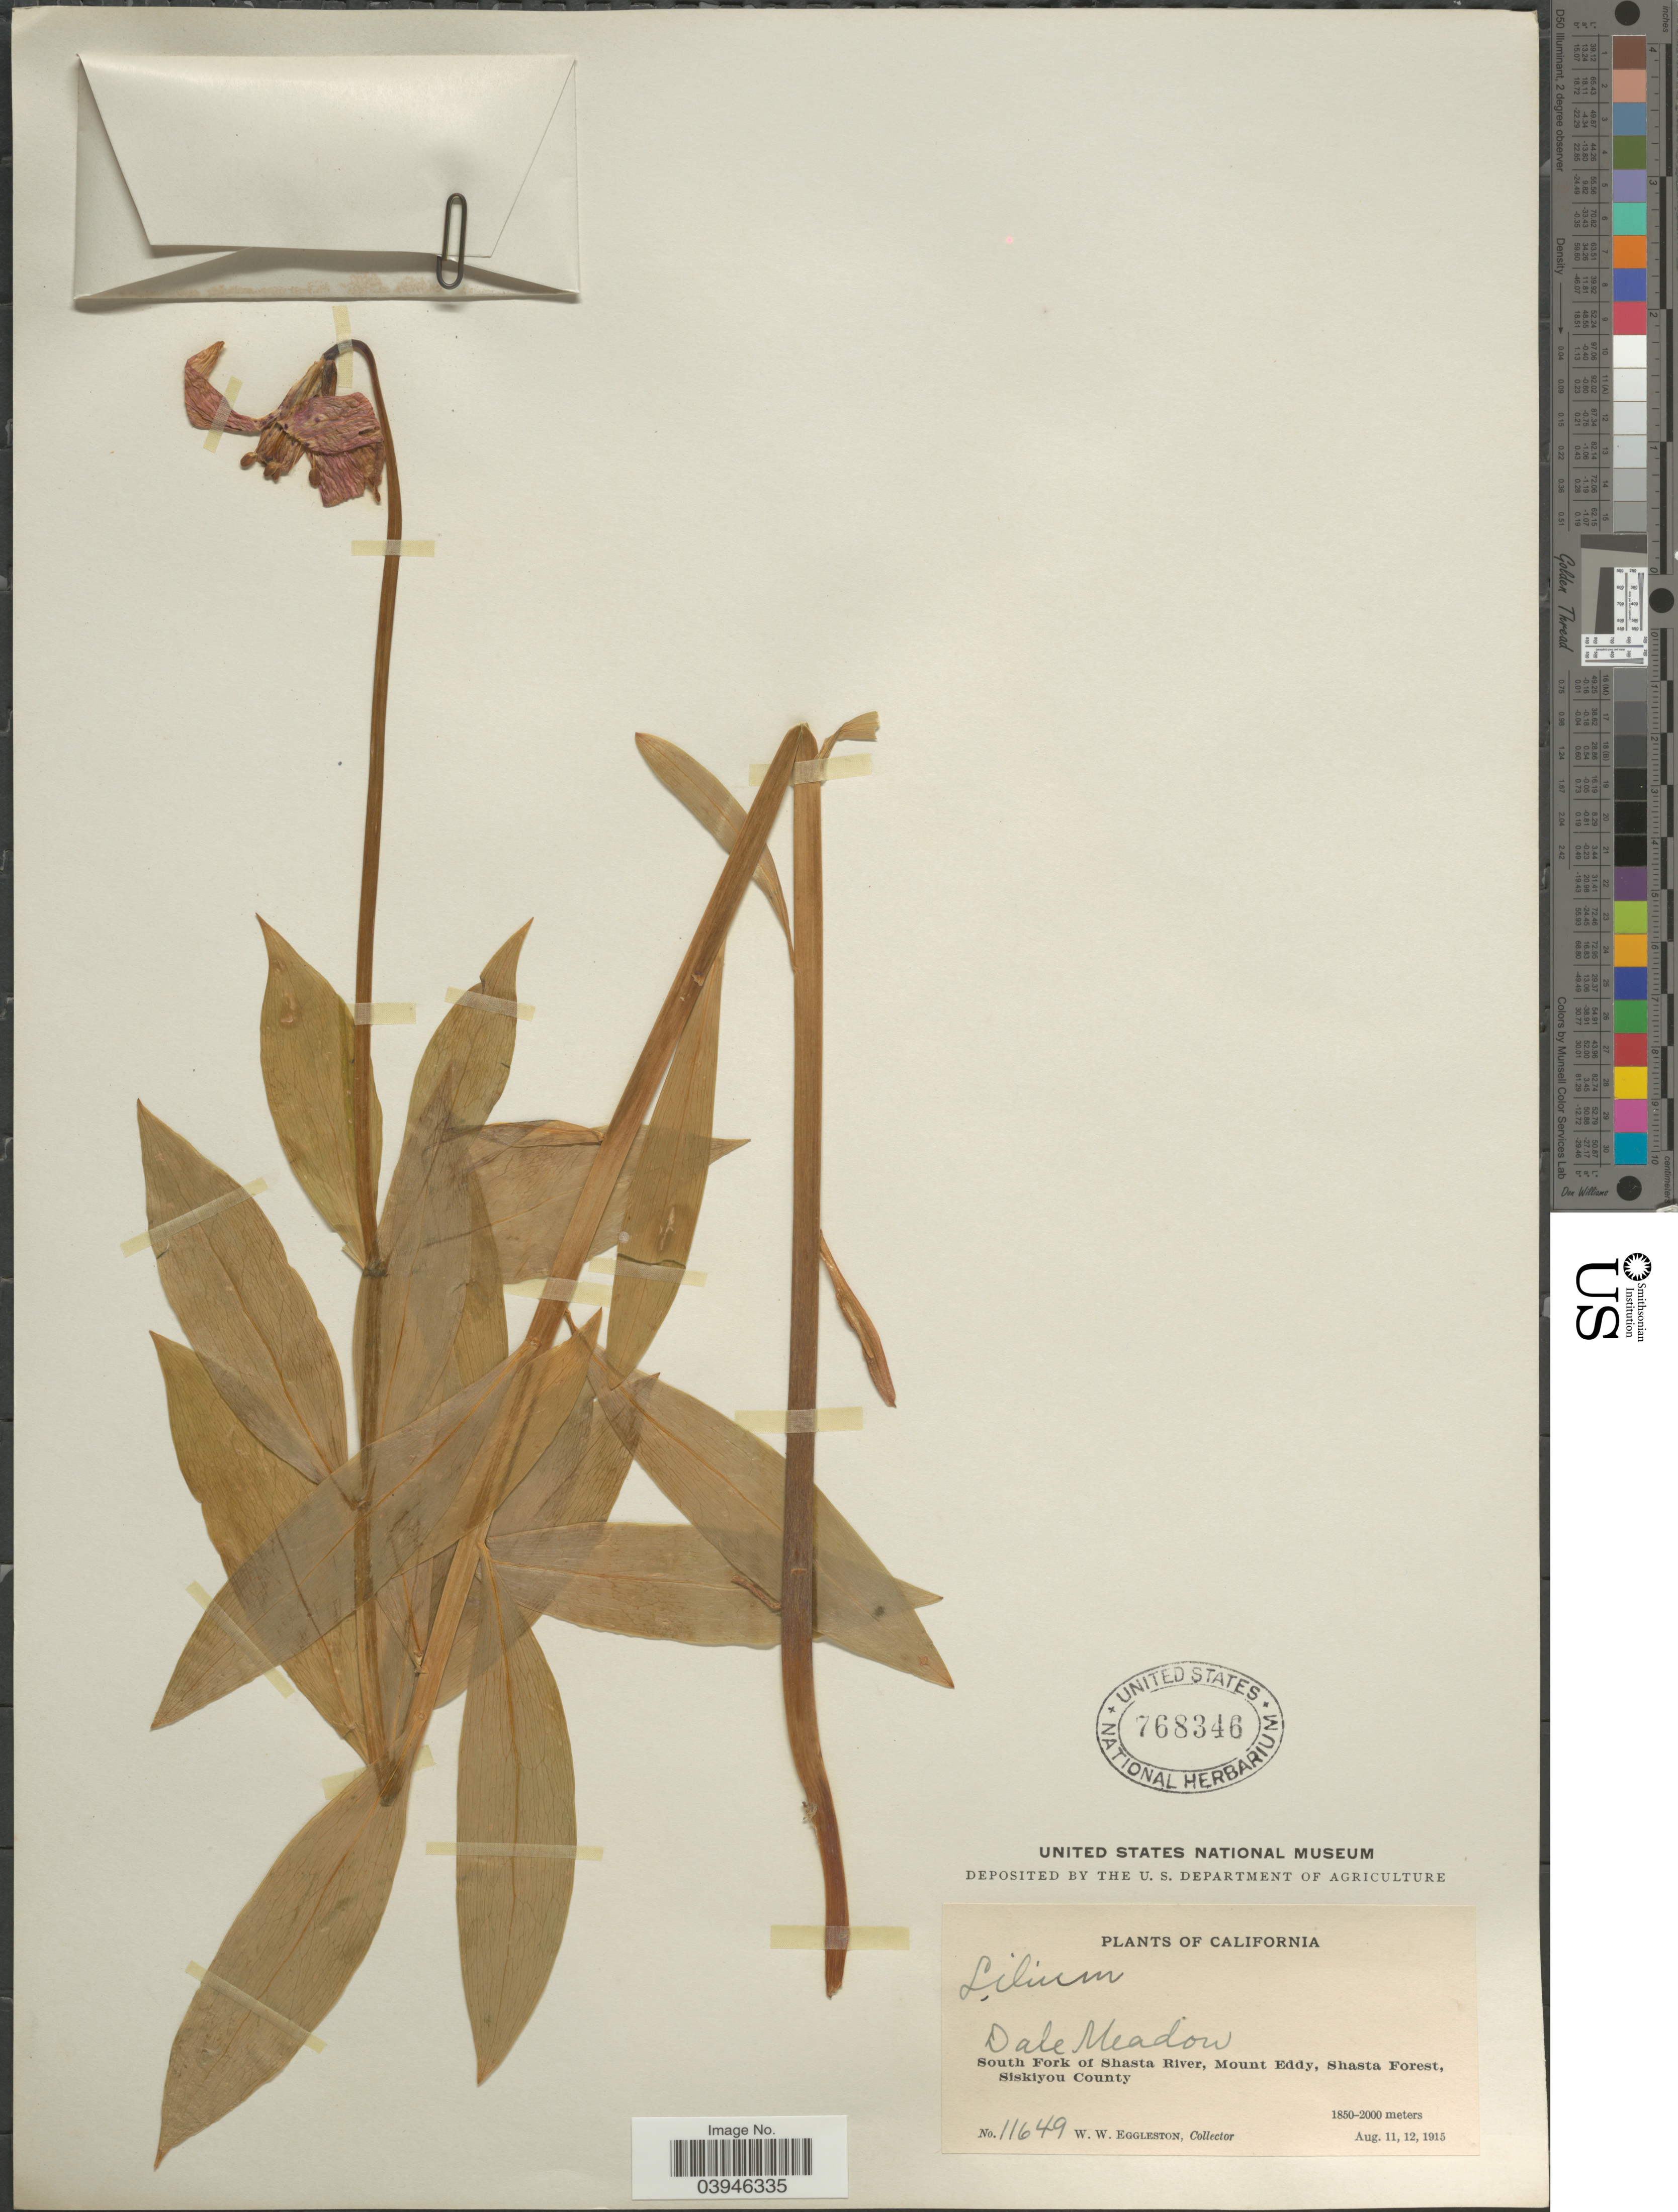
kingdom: Plantae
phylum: Tracheophyta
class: Liliopsida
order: Liliales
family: Liliaceae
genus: Lilium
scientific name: Lilium sp.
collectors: W. W. Eggleston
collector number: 11649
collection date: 1915-08-11/1915-08-12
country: United States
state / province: California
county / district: Siskiyou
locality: Dale Meadow. South Fork of Shasta River, Mount Eddy, Shasta Forest, Siskiyou County.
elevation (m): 1850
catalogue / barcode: US 768346